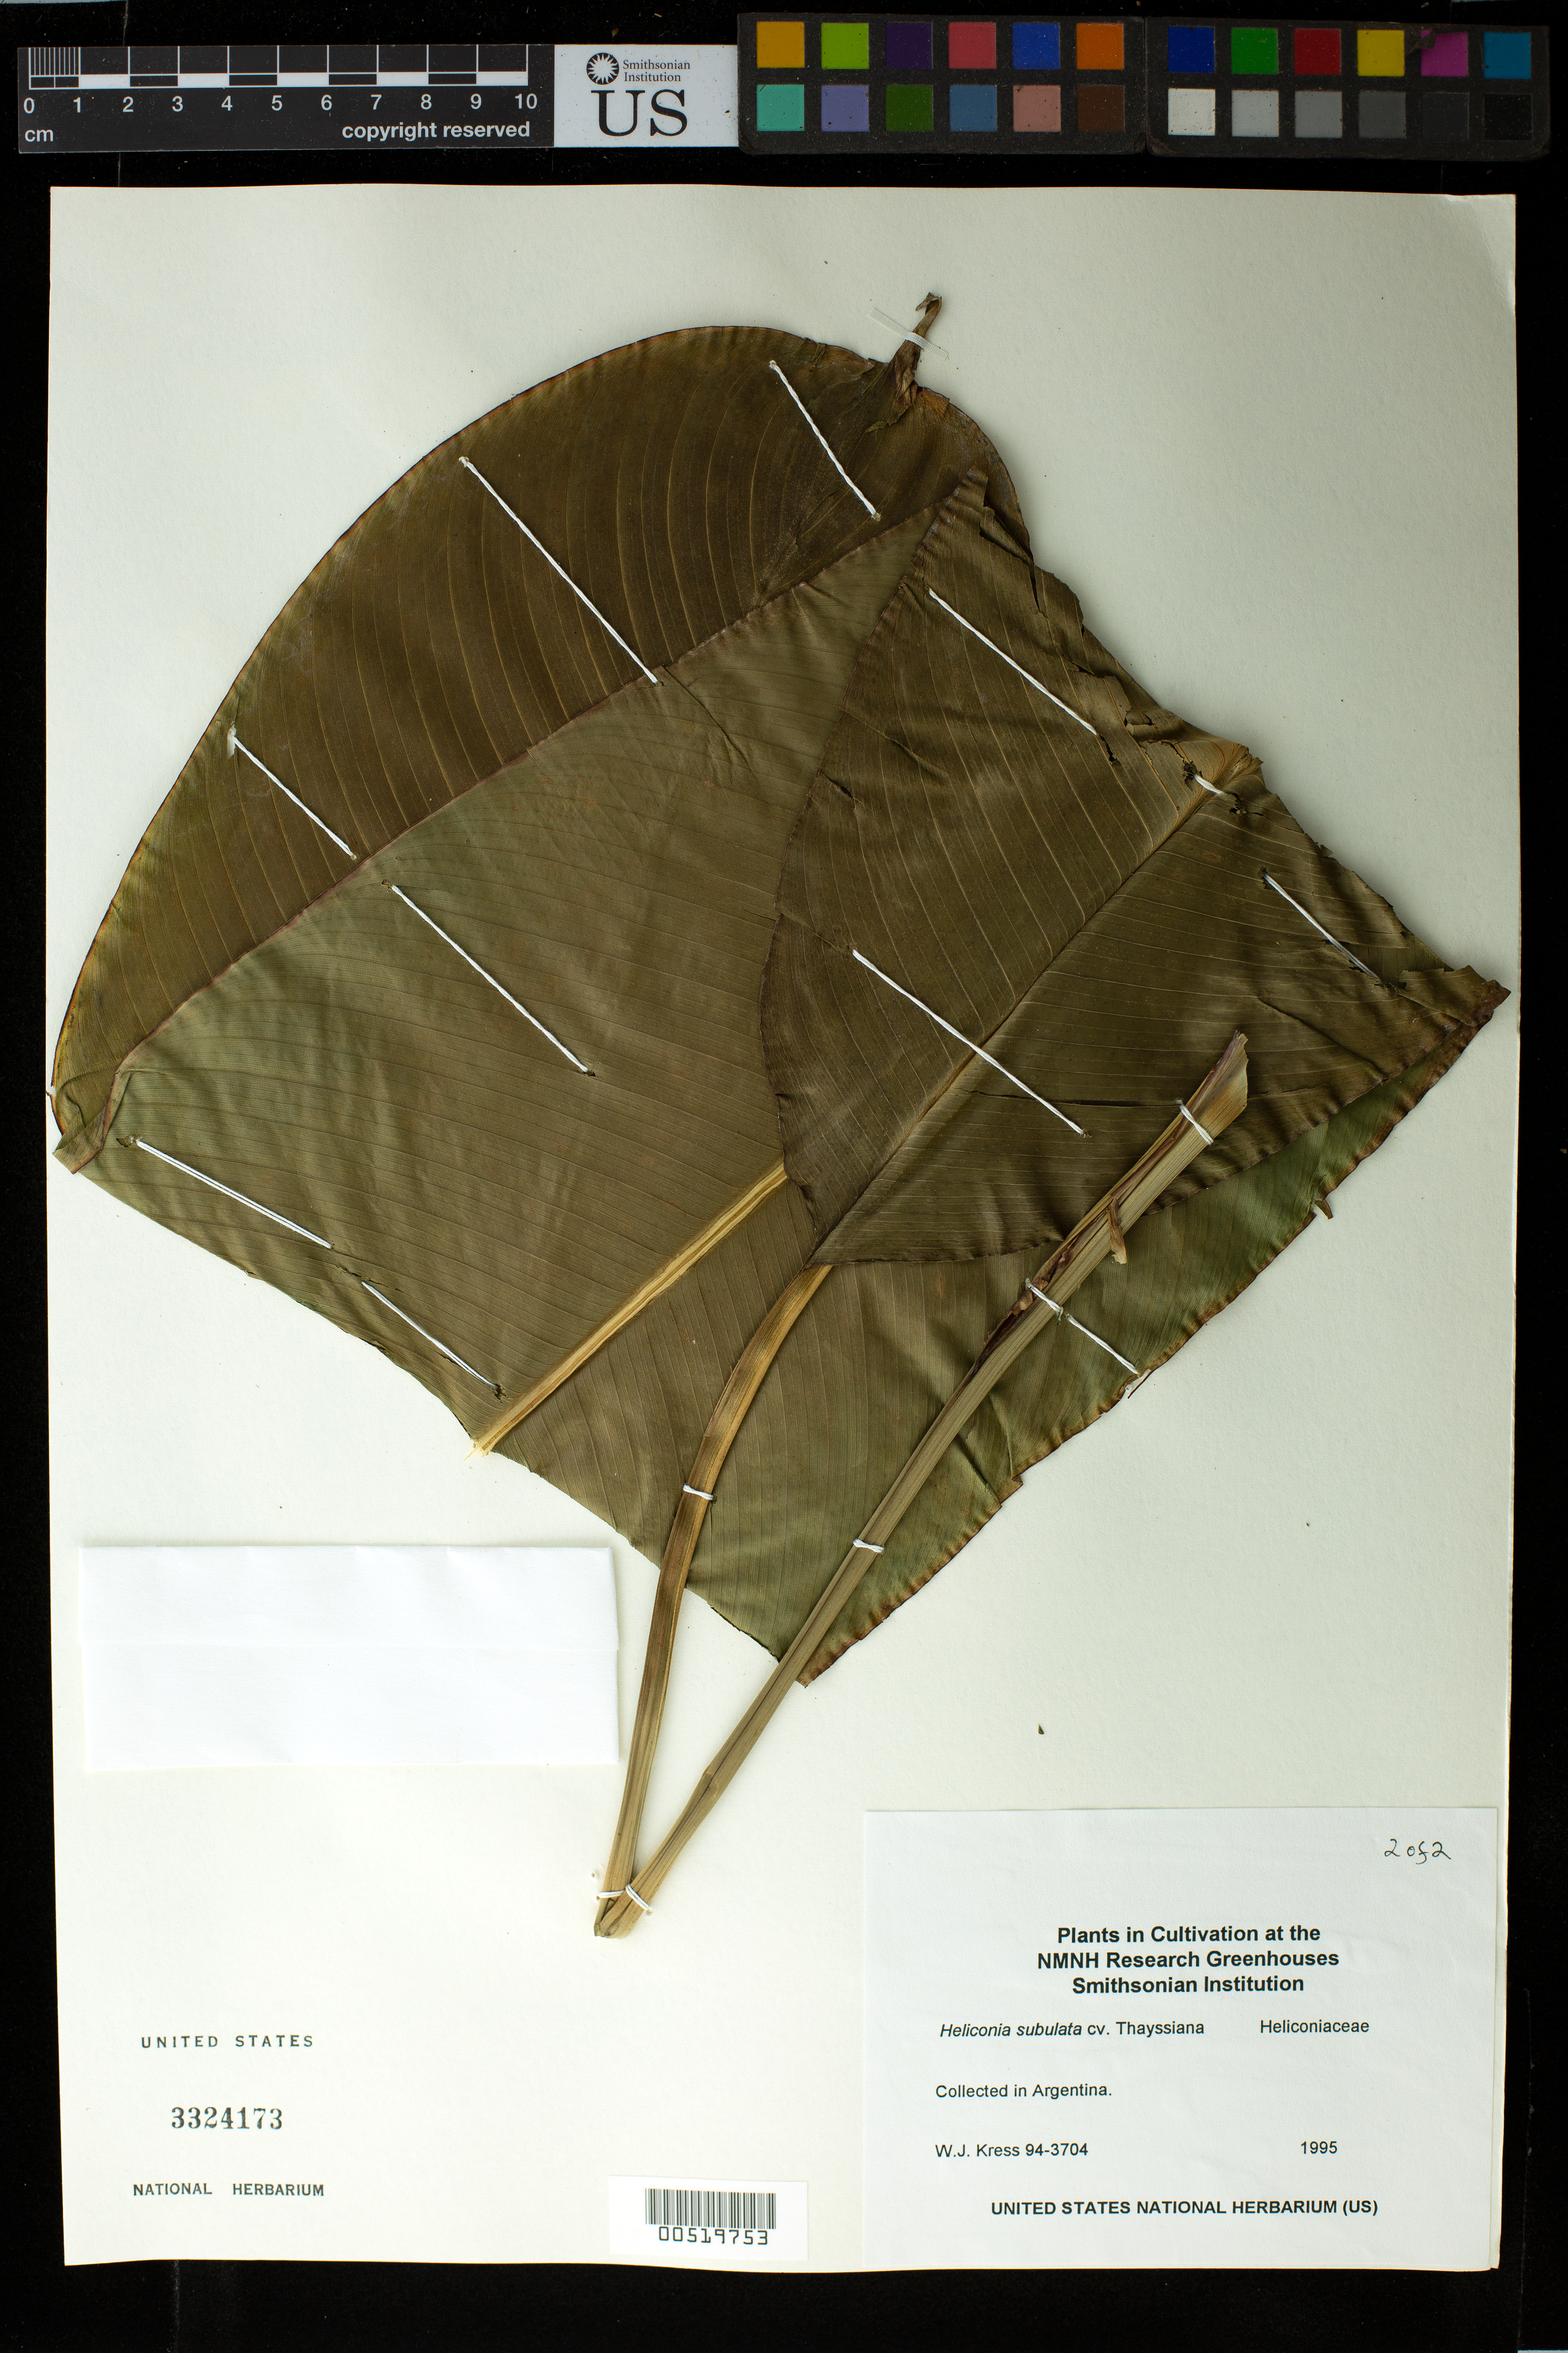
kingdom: Plantae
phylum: Tracheophyta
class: Liliopsida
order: Zingiberales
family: Heliconiaceae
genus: Heliconia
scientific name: Heliconia subulata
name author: Ruiz & Pav.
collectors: W. J. Kress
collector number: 94-3704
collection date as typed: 1995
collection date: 1995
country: Argentina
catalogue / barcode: US 3324173